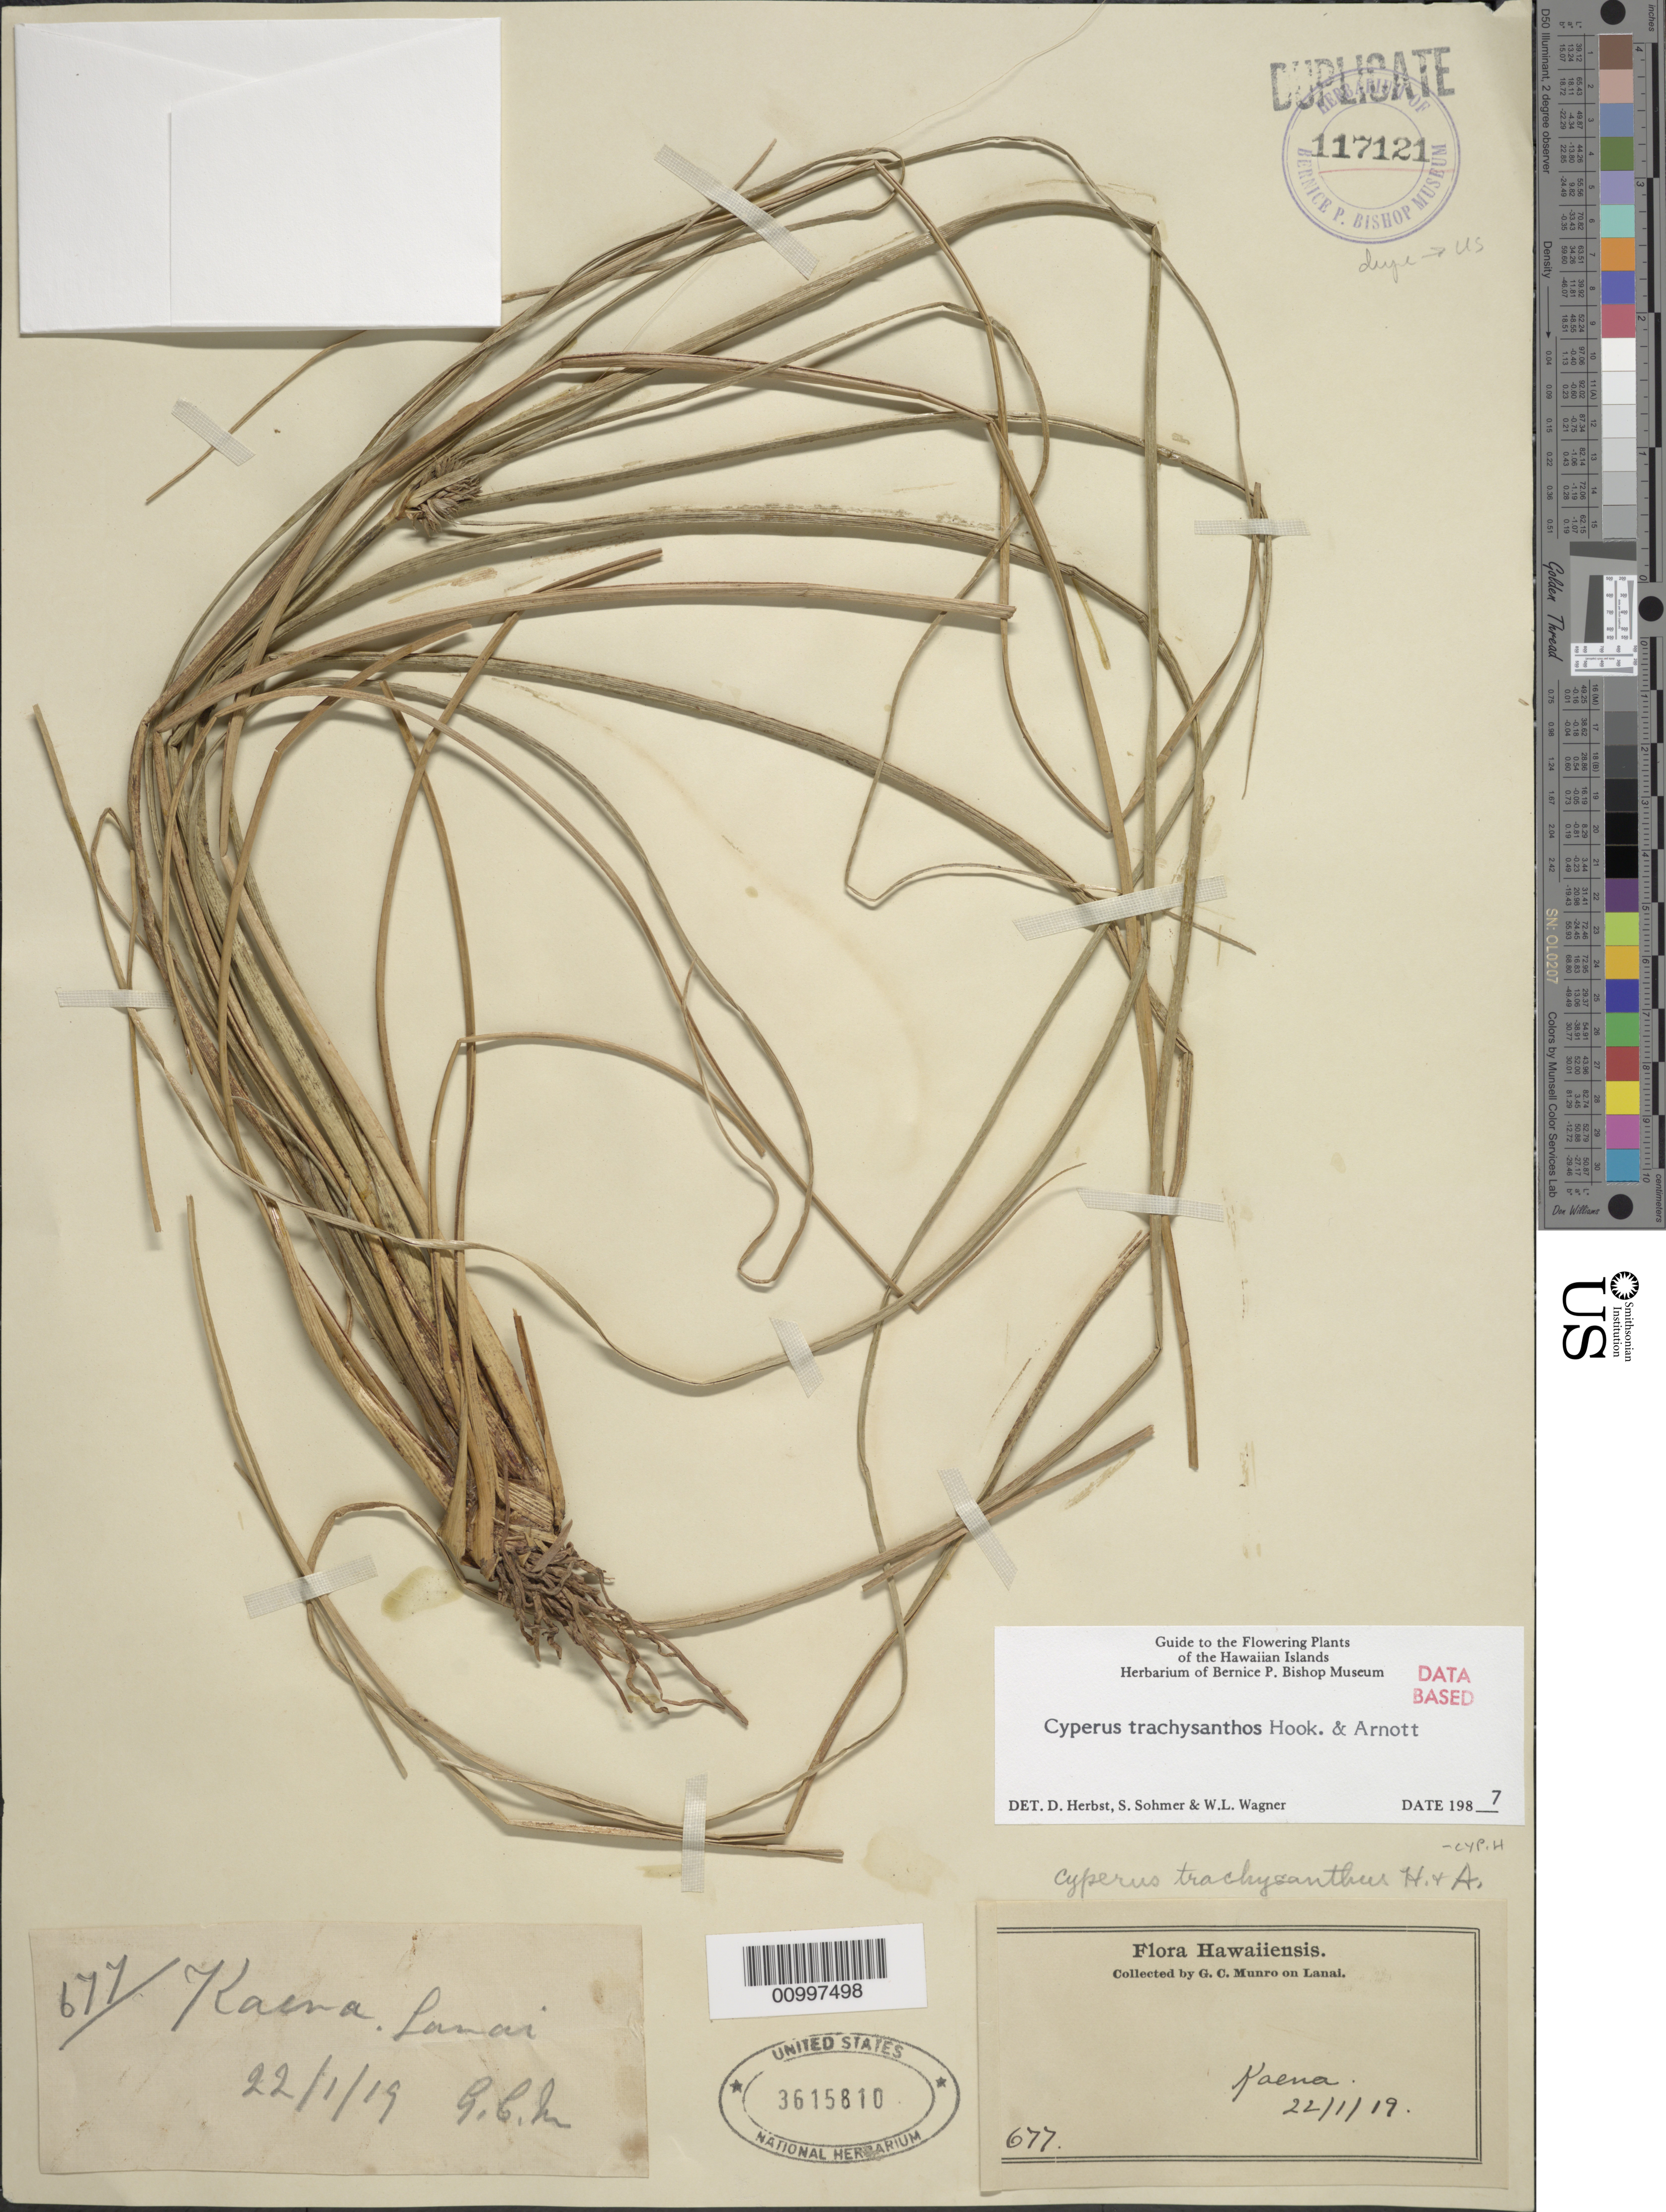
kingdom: Plantae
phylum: Tracheophyta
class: Liliopsida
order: Poales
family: Cyperaceae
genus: Cyperus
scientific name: Cyperus trachysanthos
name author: Hook. & Arn.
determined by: Herbst, D. R.; Sohmer, S. H.; Wagner, W. L.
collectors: G. C. Munro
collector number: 677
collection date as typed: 22 Jan 1919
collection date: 1919-01-22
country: United States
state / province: Hawaii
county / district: Maui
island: Lana'i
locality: Kaena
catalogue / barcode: US 3615810